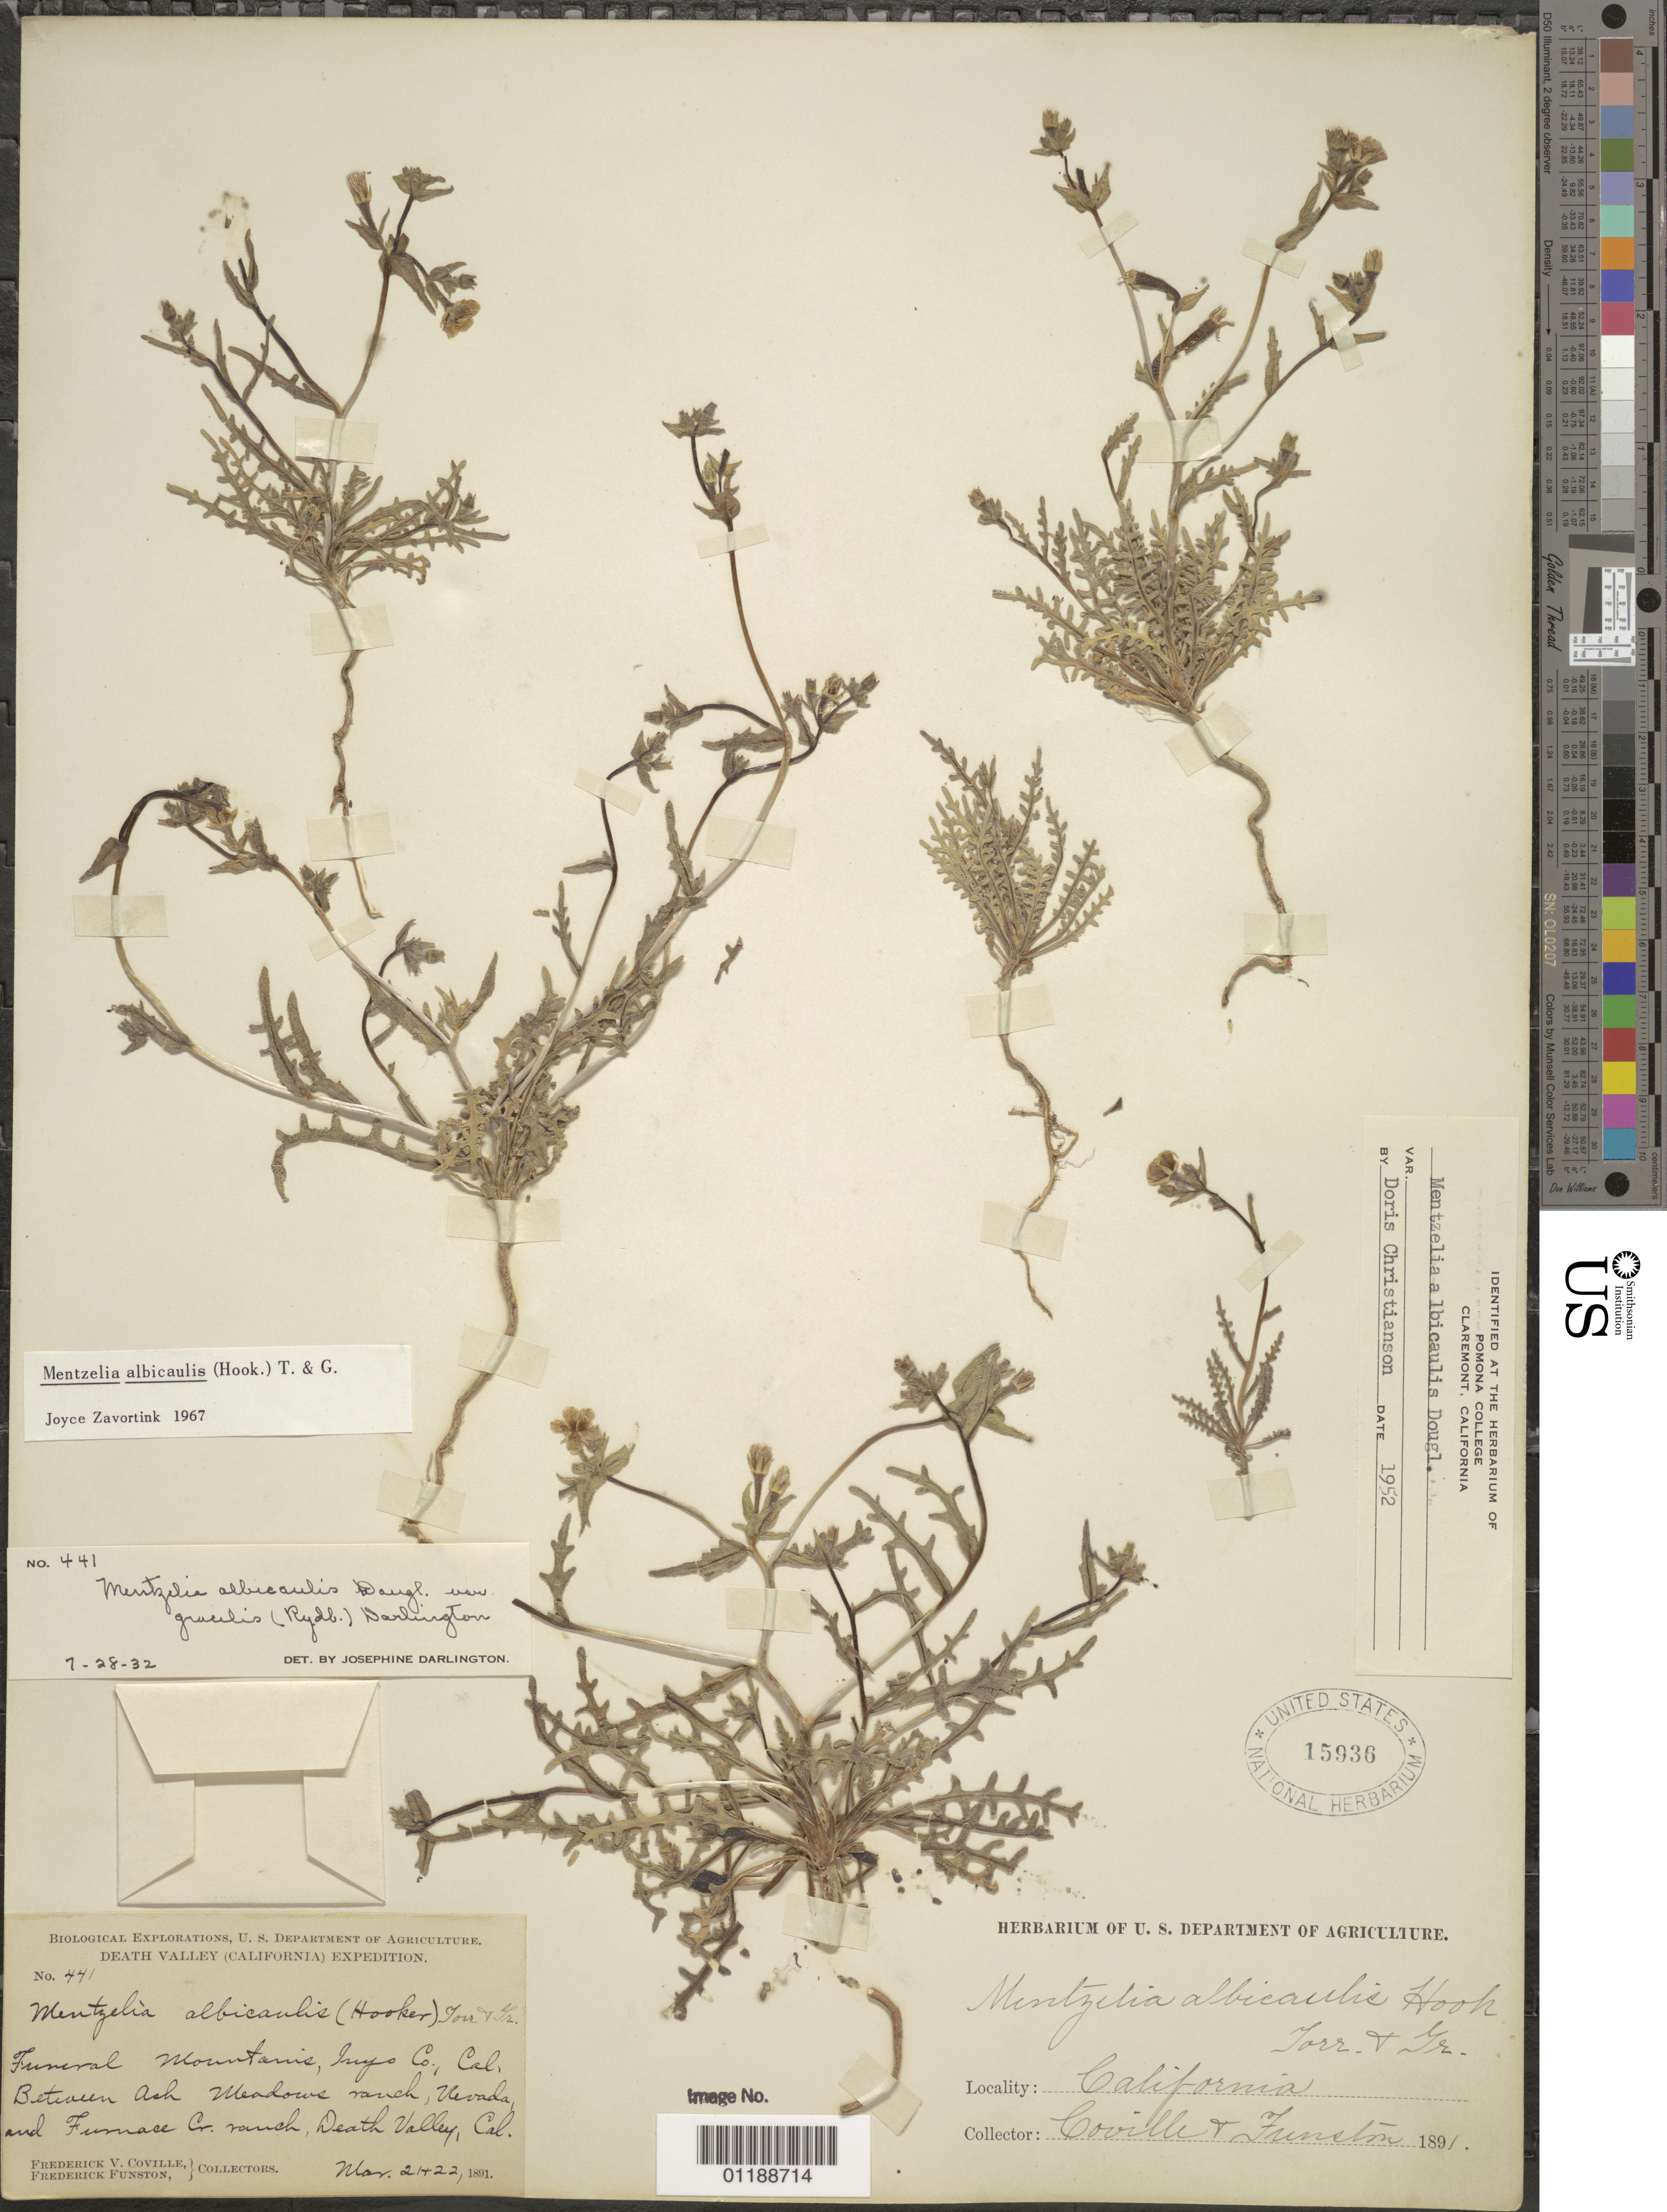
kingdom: Plantae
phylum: Tracheophyta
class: Magnoliopsida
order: Cornales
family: Loasaceae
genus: Mentzelia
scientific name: Mentzelia albicaulis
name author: (Douglas ex Hook.) Douglas ex Torr. & A. Gray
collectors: F. V. Coville & F. Funston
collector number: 441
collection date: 1891-03-21,1891-03-22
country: United States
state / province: California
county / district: Inyo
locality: Funeral Mountains, Inyo Co., Cal. Between Ash Meadows ranch, Nevada and Furnace Cr. ranch, Death Valley, Cal.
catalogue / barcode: US 15936